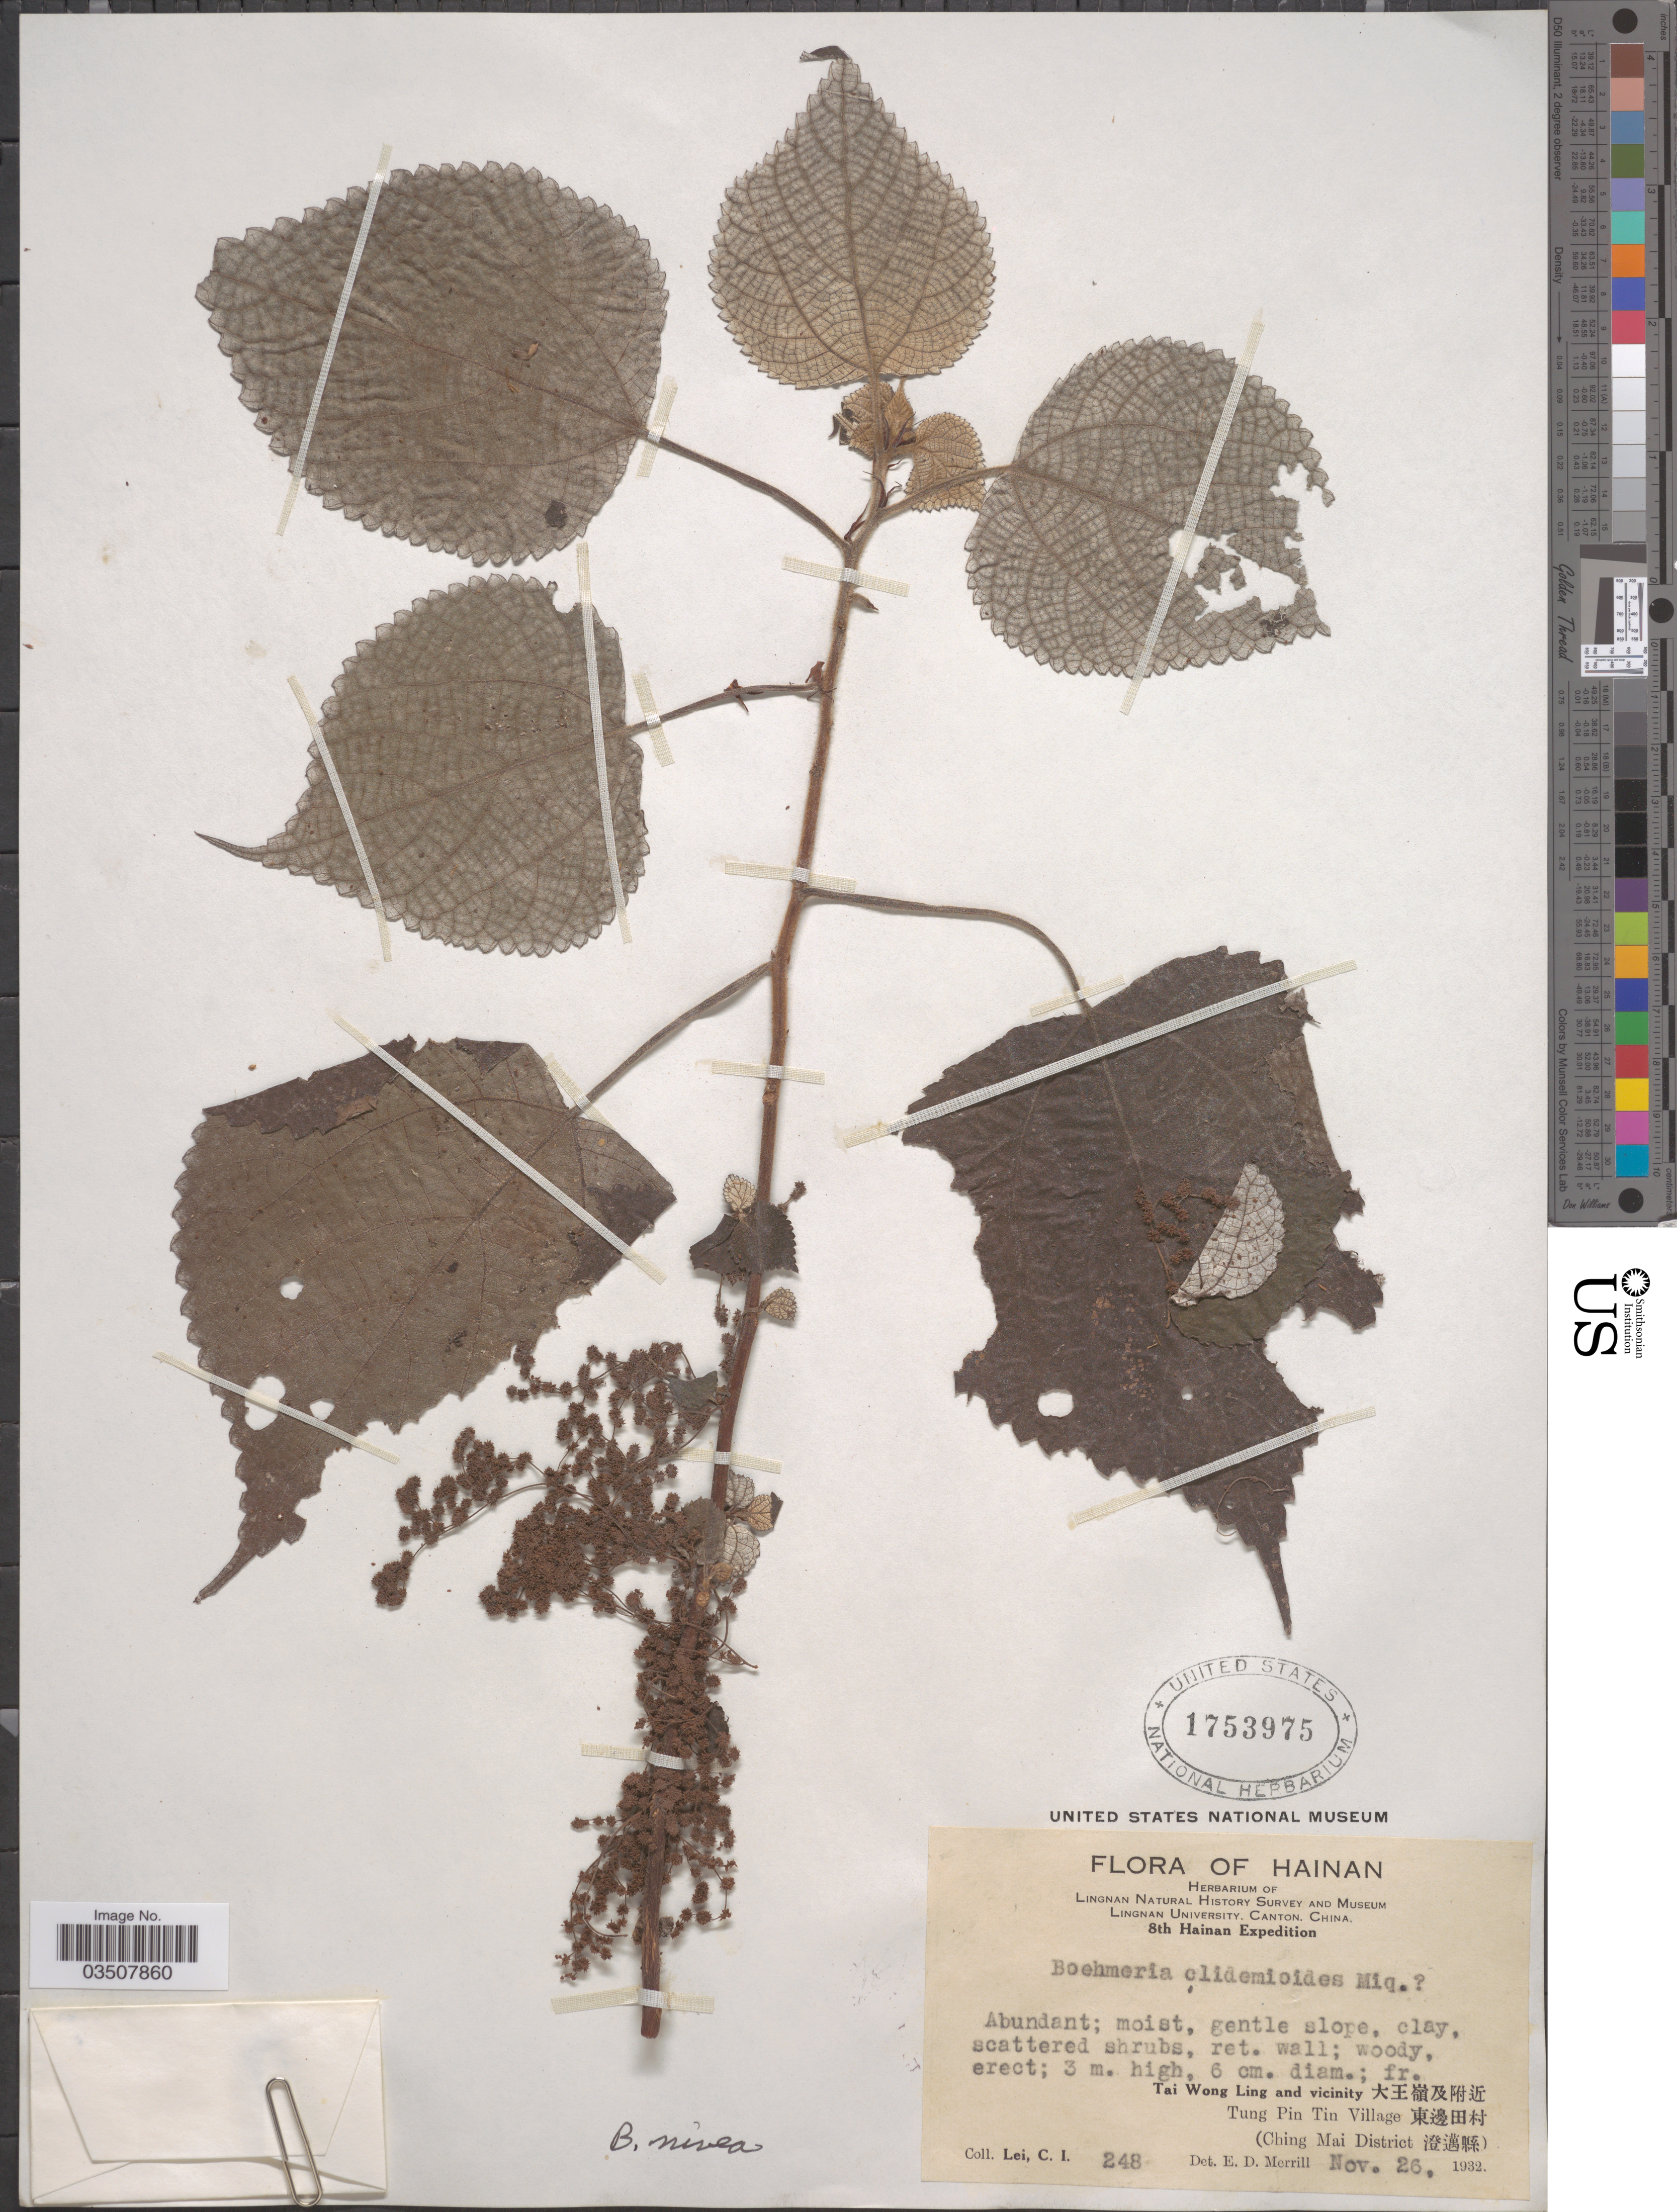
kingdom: Plantae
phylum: Tracheophyta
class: Magnoliopsida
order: Rosales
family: Urticaceae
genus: Boehmeria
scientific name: Boehmeria nivea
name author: (L.) Gaudich.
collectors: C. I. Lei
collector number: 248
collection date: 1932-11-26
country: China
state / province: Hainan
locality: Tai Wong Ling and vicinity X. Tung Pin Tin Village X. (Ching Mai District X).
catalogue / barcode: US 1753975